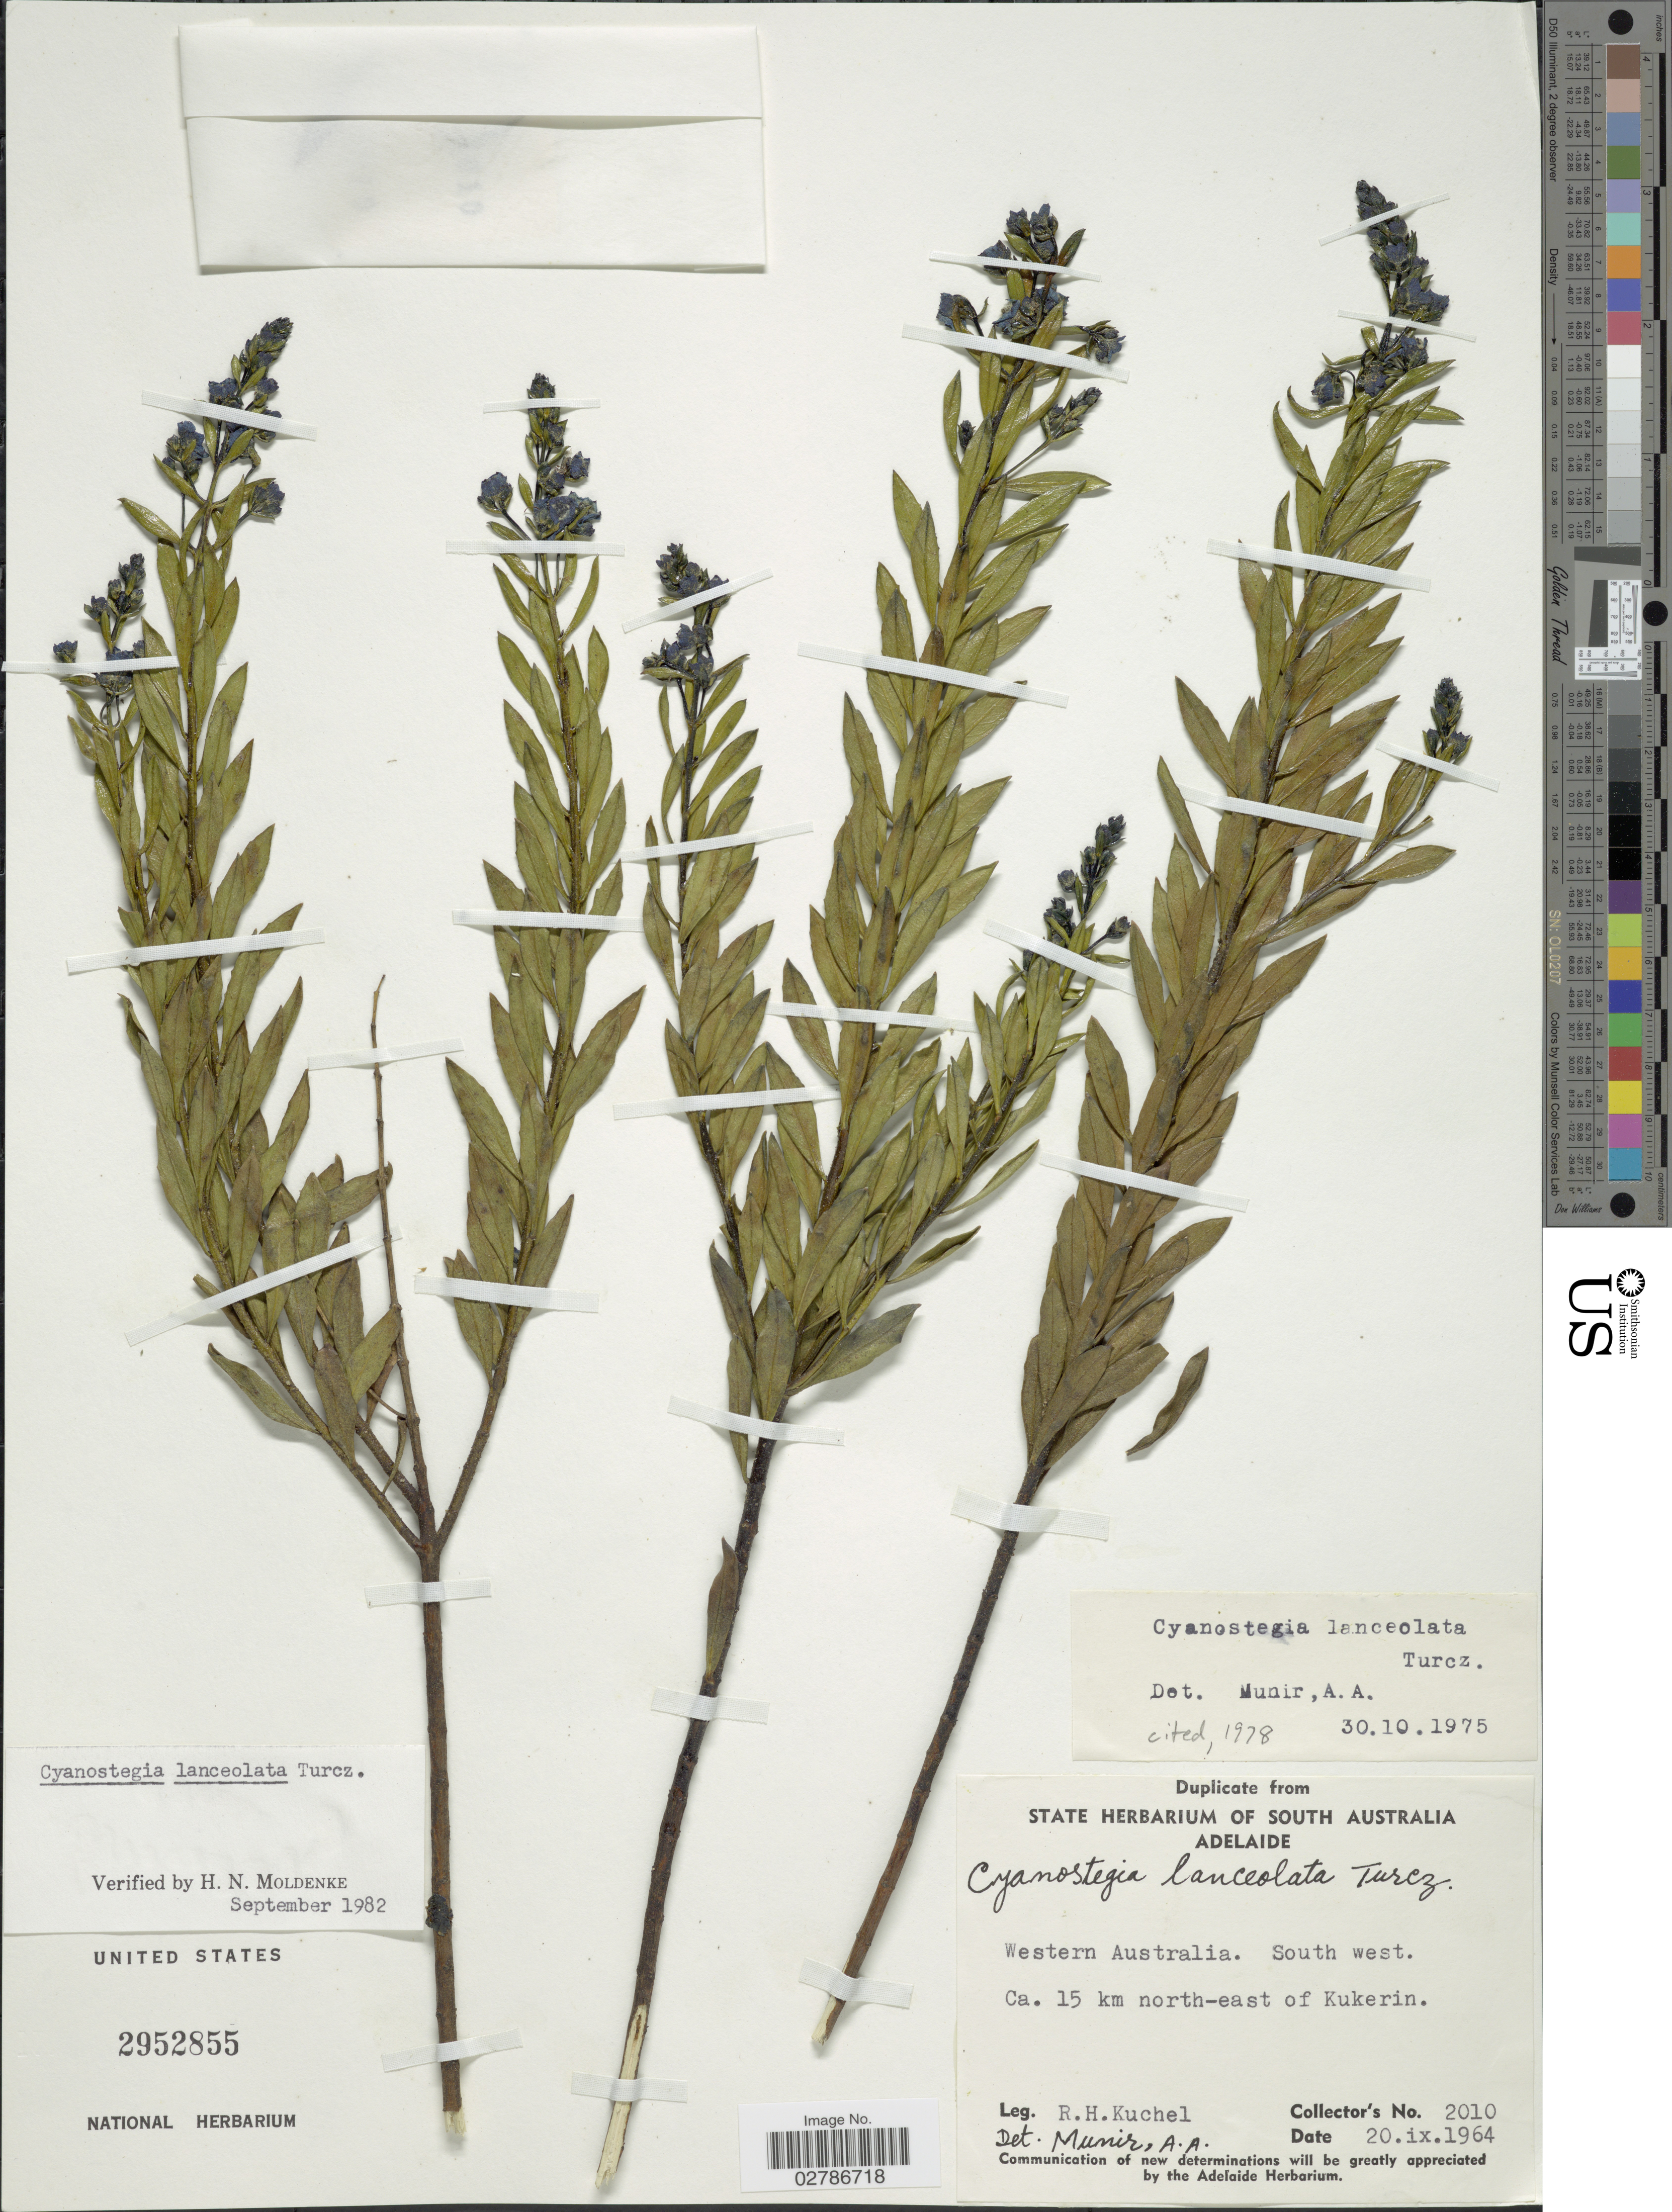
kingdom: Plantae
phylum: Tracheophyta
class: Magnoliopsida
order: Lamiales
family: Lamiaceae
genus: Cyanostegia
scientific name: Cyanostegia lanceolata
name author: Turcz.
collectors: R. Kuchel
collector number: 2010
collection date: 1964-09-20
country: Australia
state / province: Western Australia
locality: South west. Ca. 15 km north-east of Kukerin.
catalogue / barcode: US 2952855